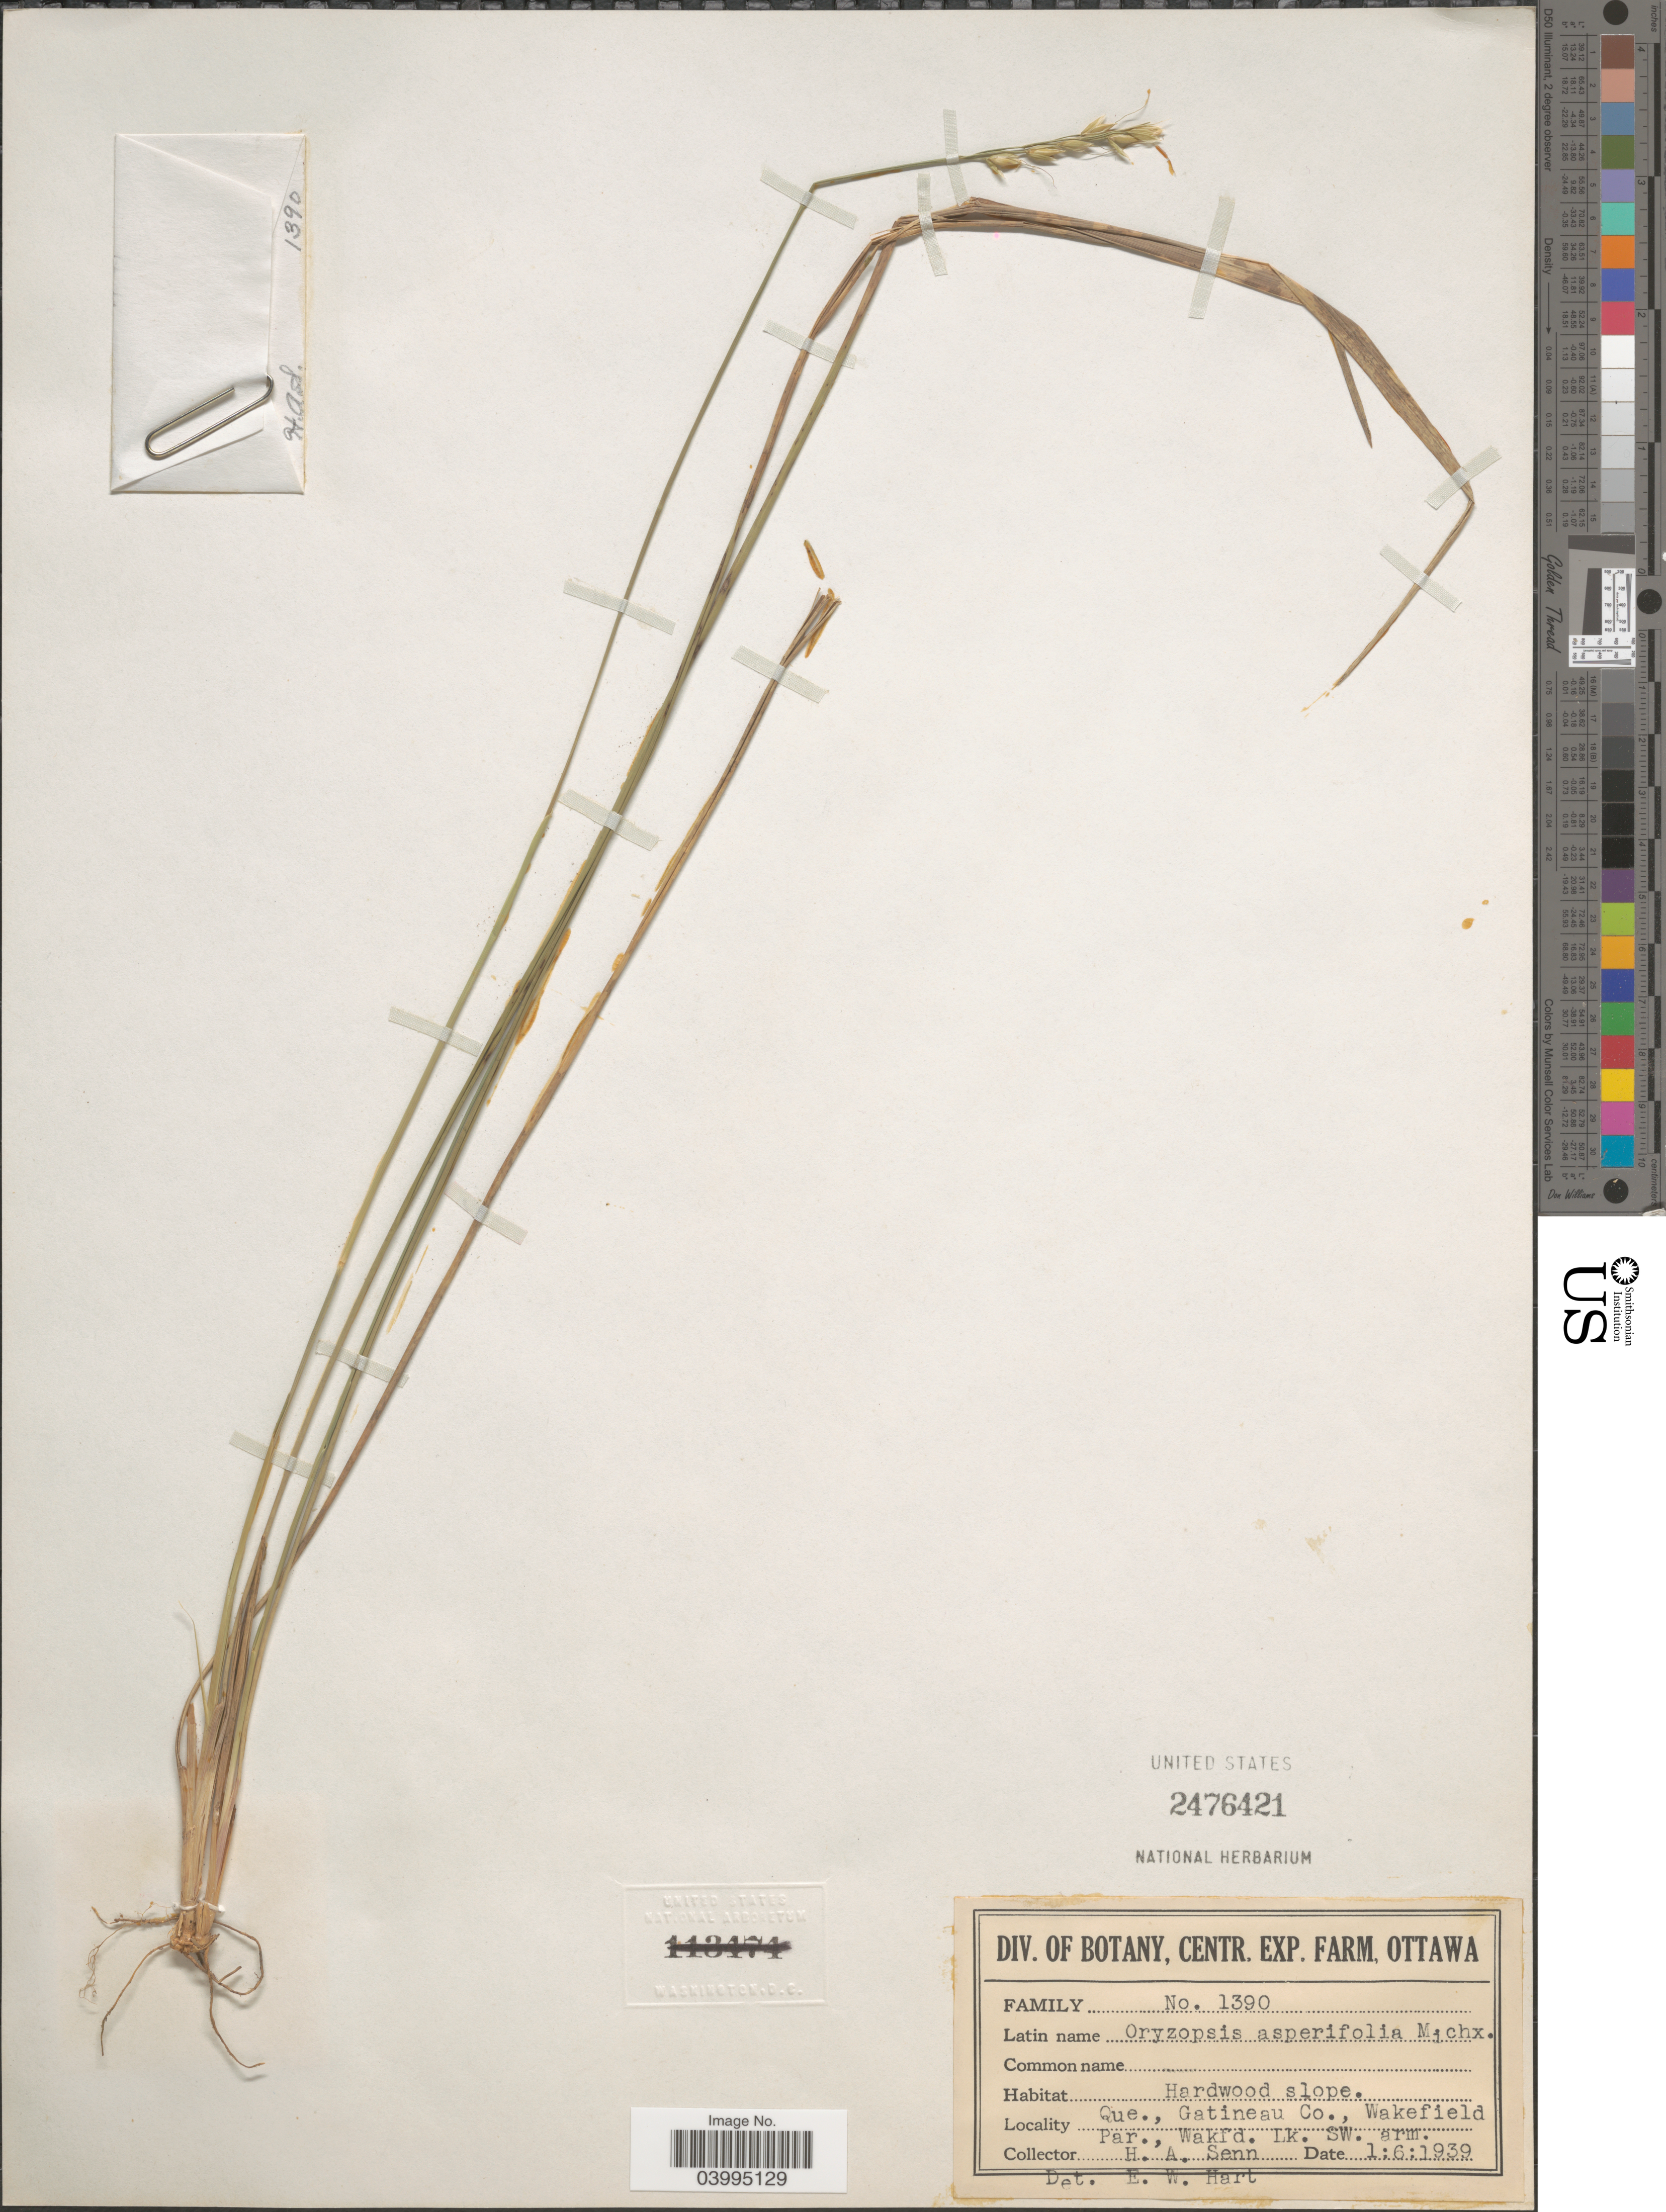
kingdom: Plantae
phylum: Tracheophyta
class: Liliopsida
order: Poales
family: Poaceae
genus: Oryzopsis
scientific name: Oryzopsis asperifolia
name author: Michx.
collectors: H. Senn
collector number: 1390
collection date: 1939-01-06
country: Canada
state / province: Quebec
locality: Hardwood slope. Gatineau Co., Wakefield Par., Wakfd. Lk. SW. arm.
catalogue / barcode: US 2476421